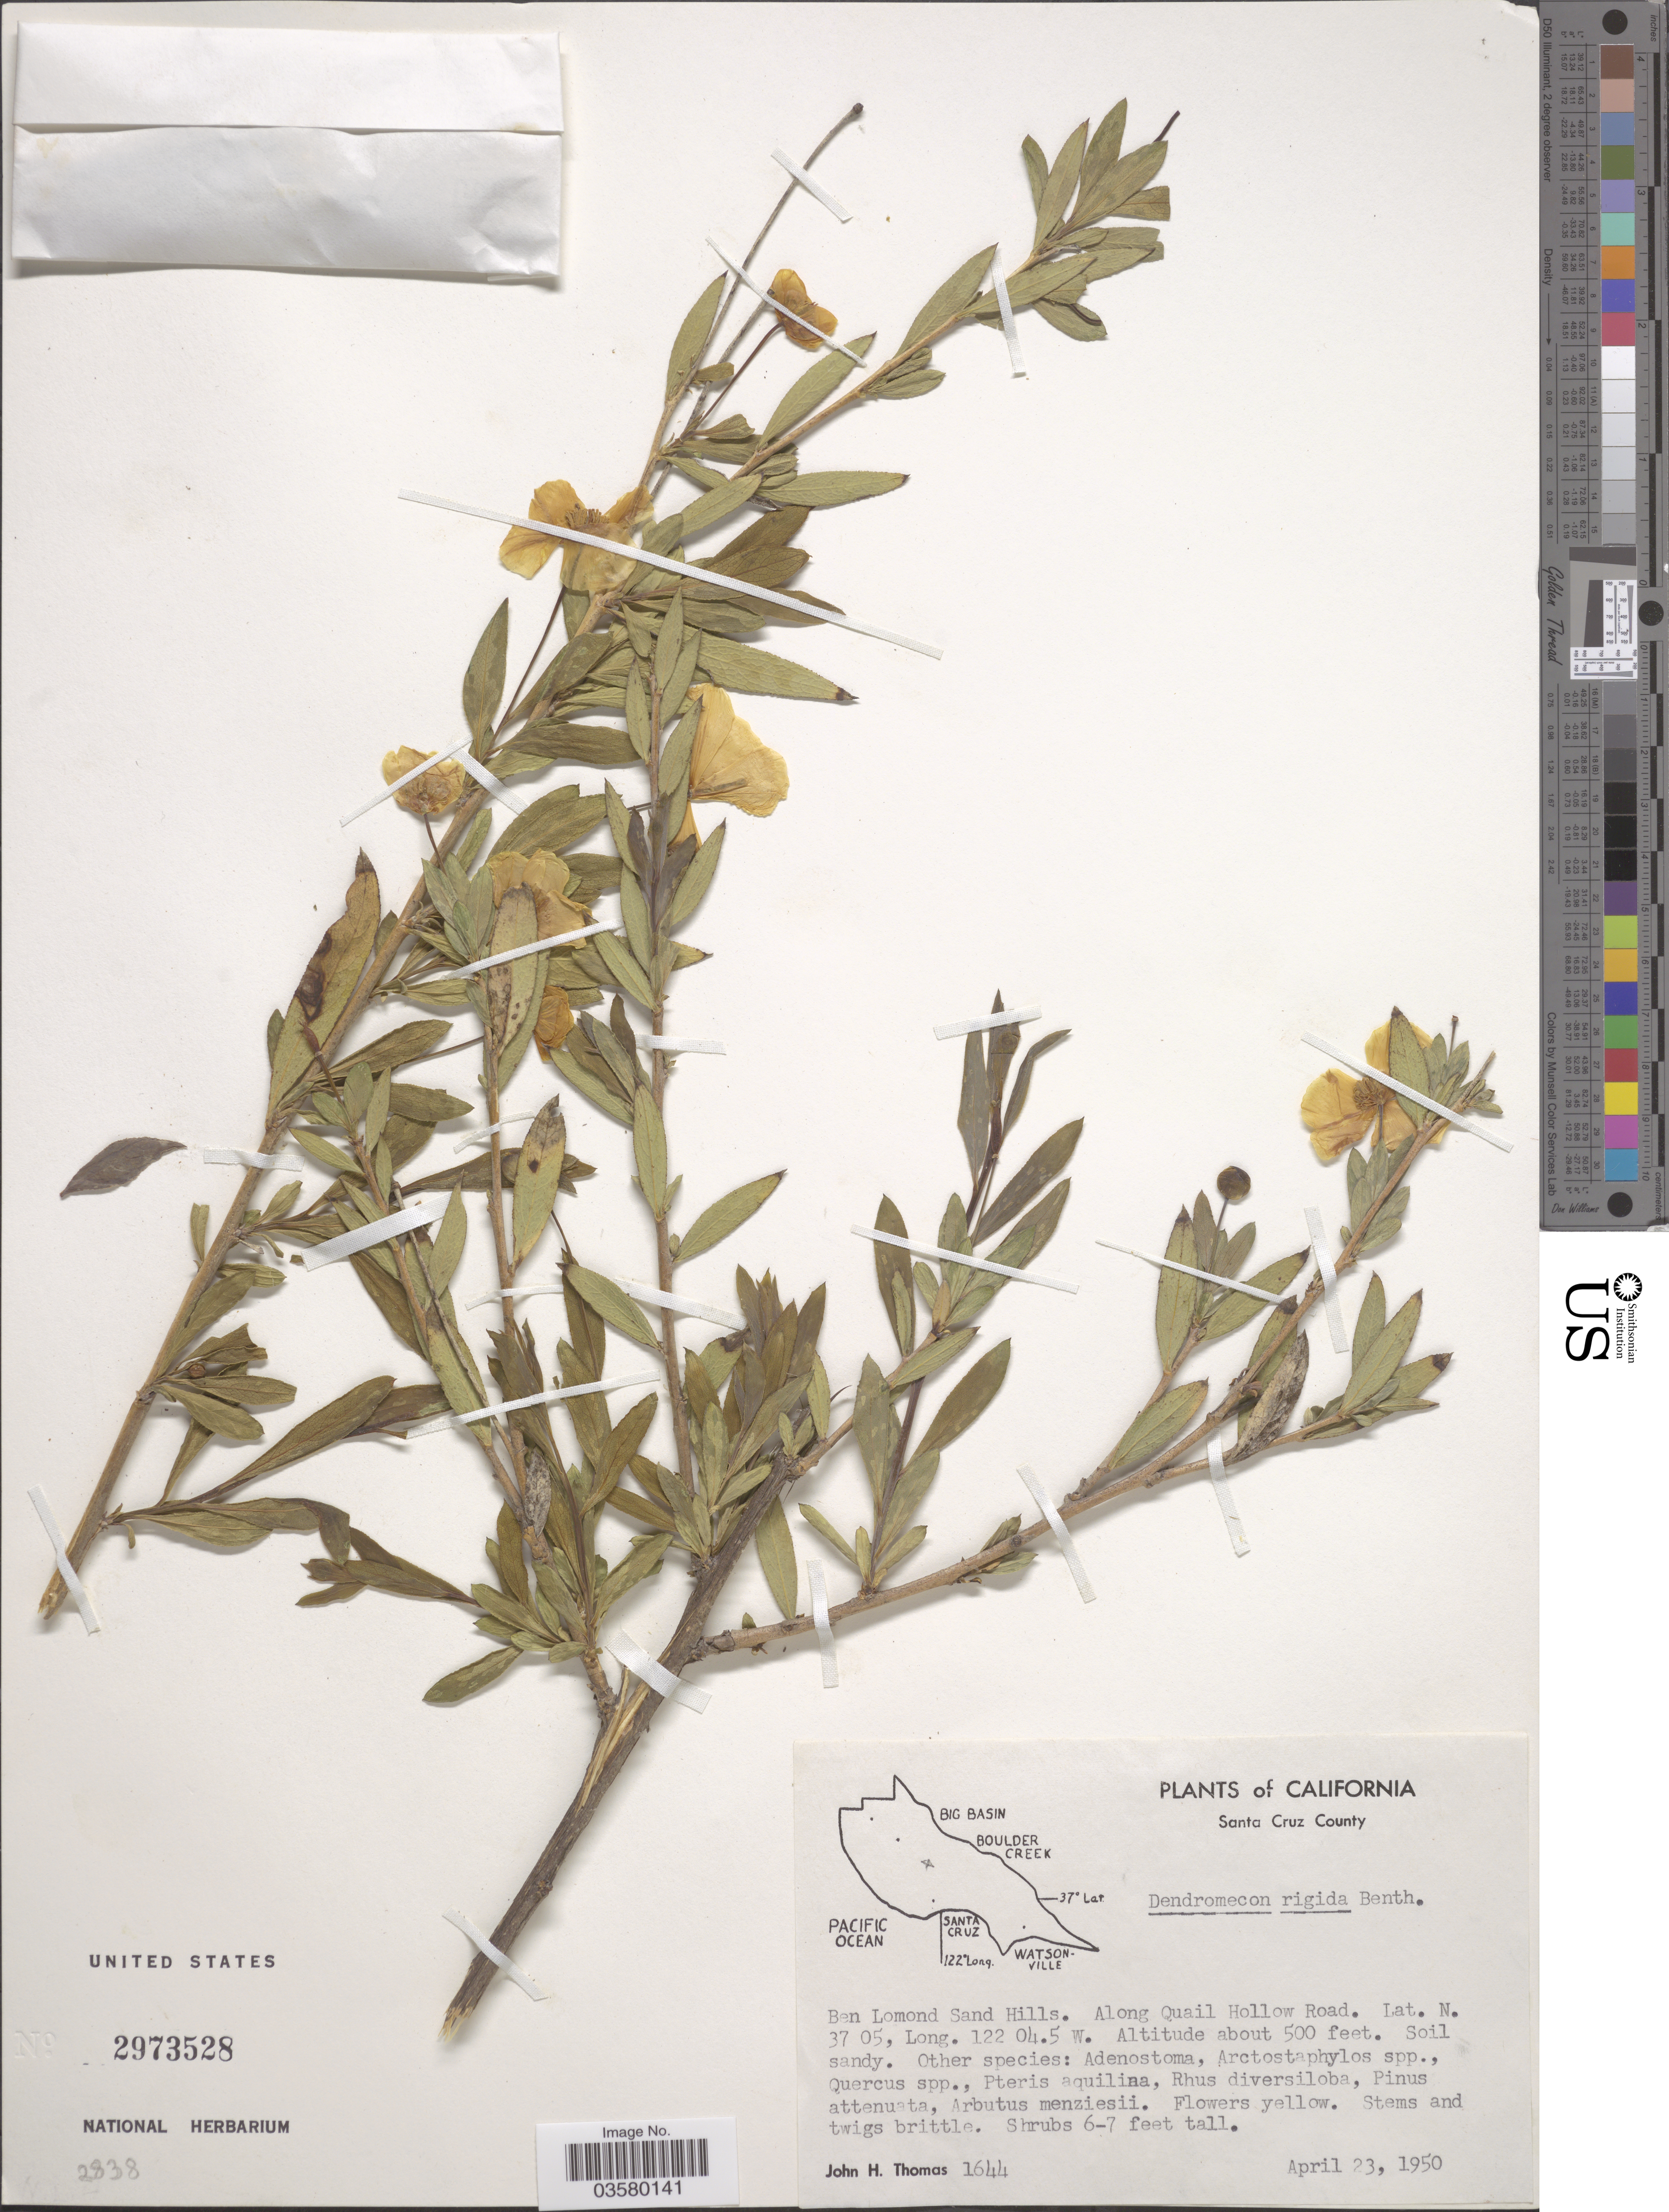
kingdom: Plantae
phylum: Tracheophyta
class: Magnoliopsida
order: Ranunculales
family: Papaveraceae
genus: Dendromecon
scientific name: Dendromecon rigida subsp. rigida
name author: Benth.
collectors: J. H. Thomas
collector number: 1644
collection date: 1950-04-23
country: United States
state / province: California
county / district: Santa Cruz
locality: Santa Cruz County. Ben Lomond Sand Hills. Along Quail Hollow Road.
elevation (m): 152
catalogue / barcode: US 2973528